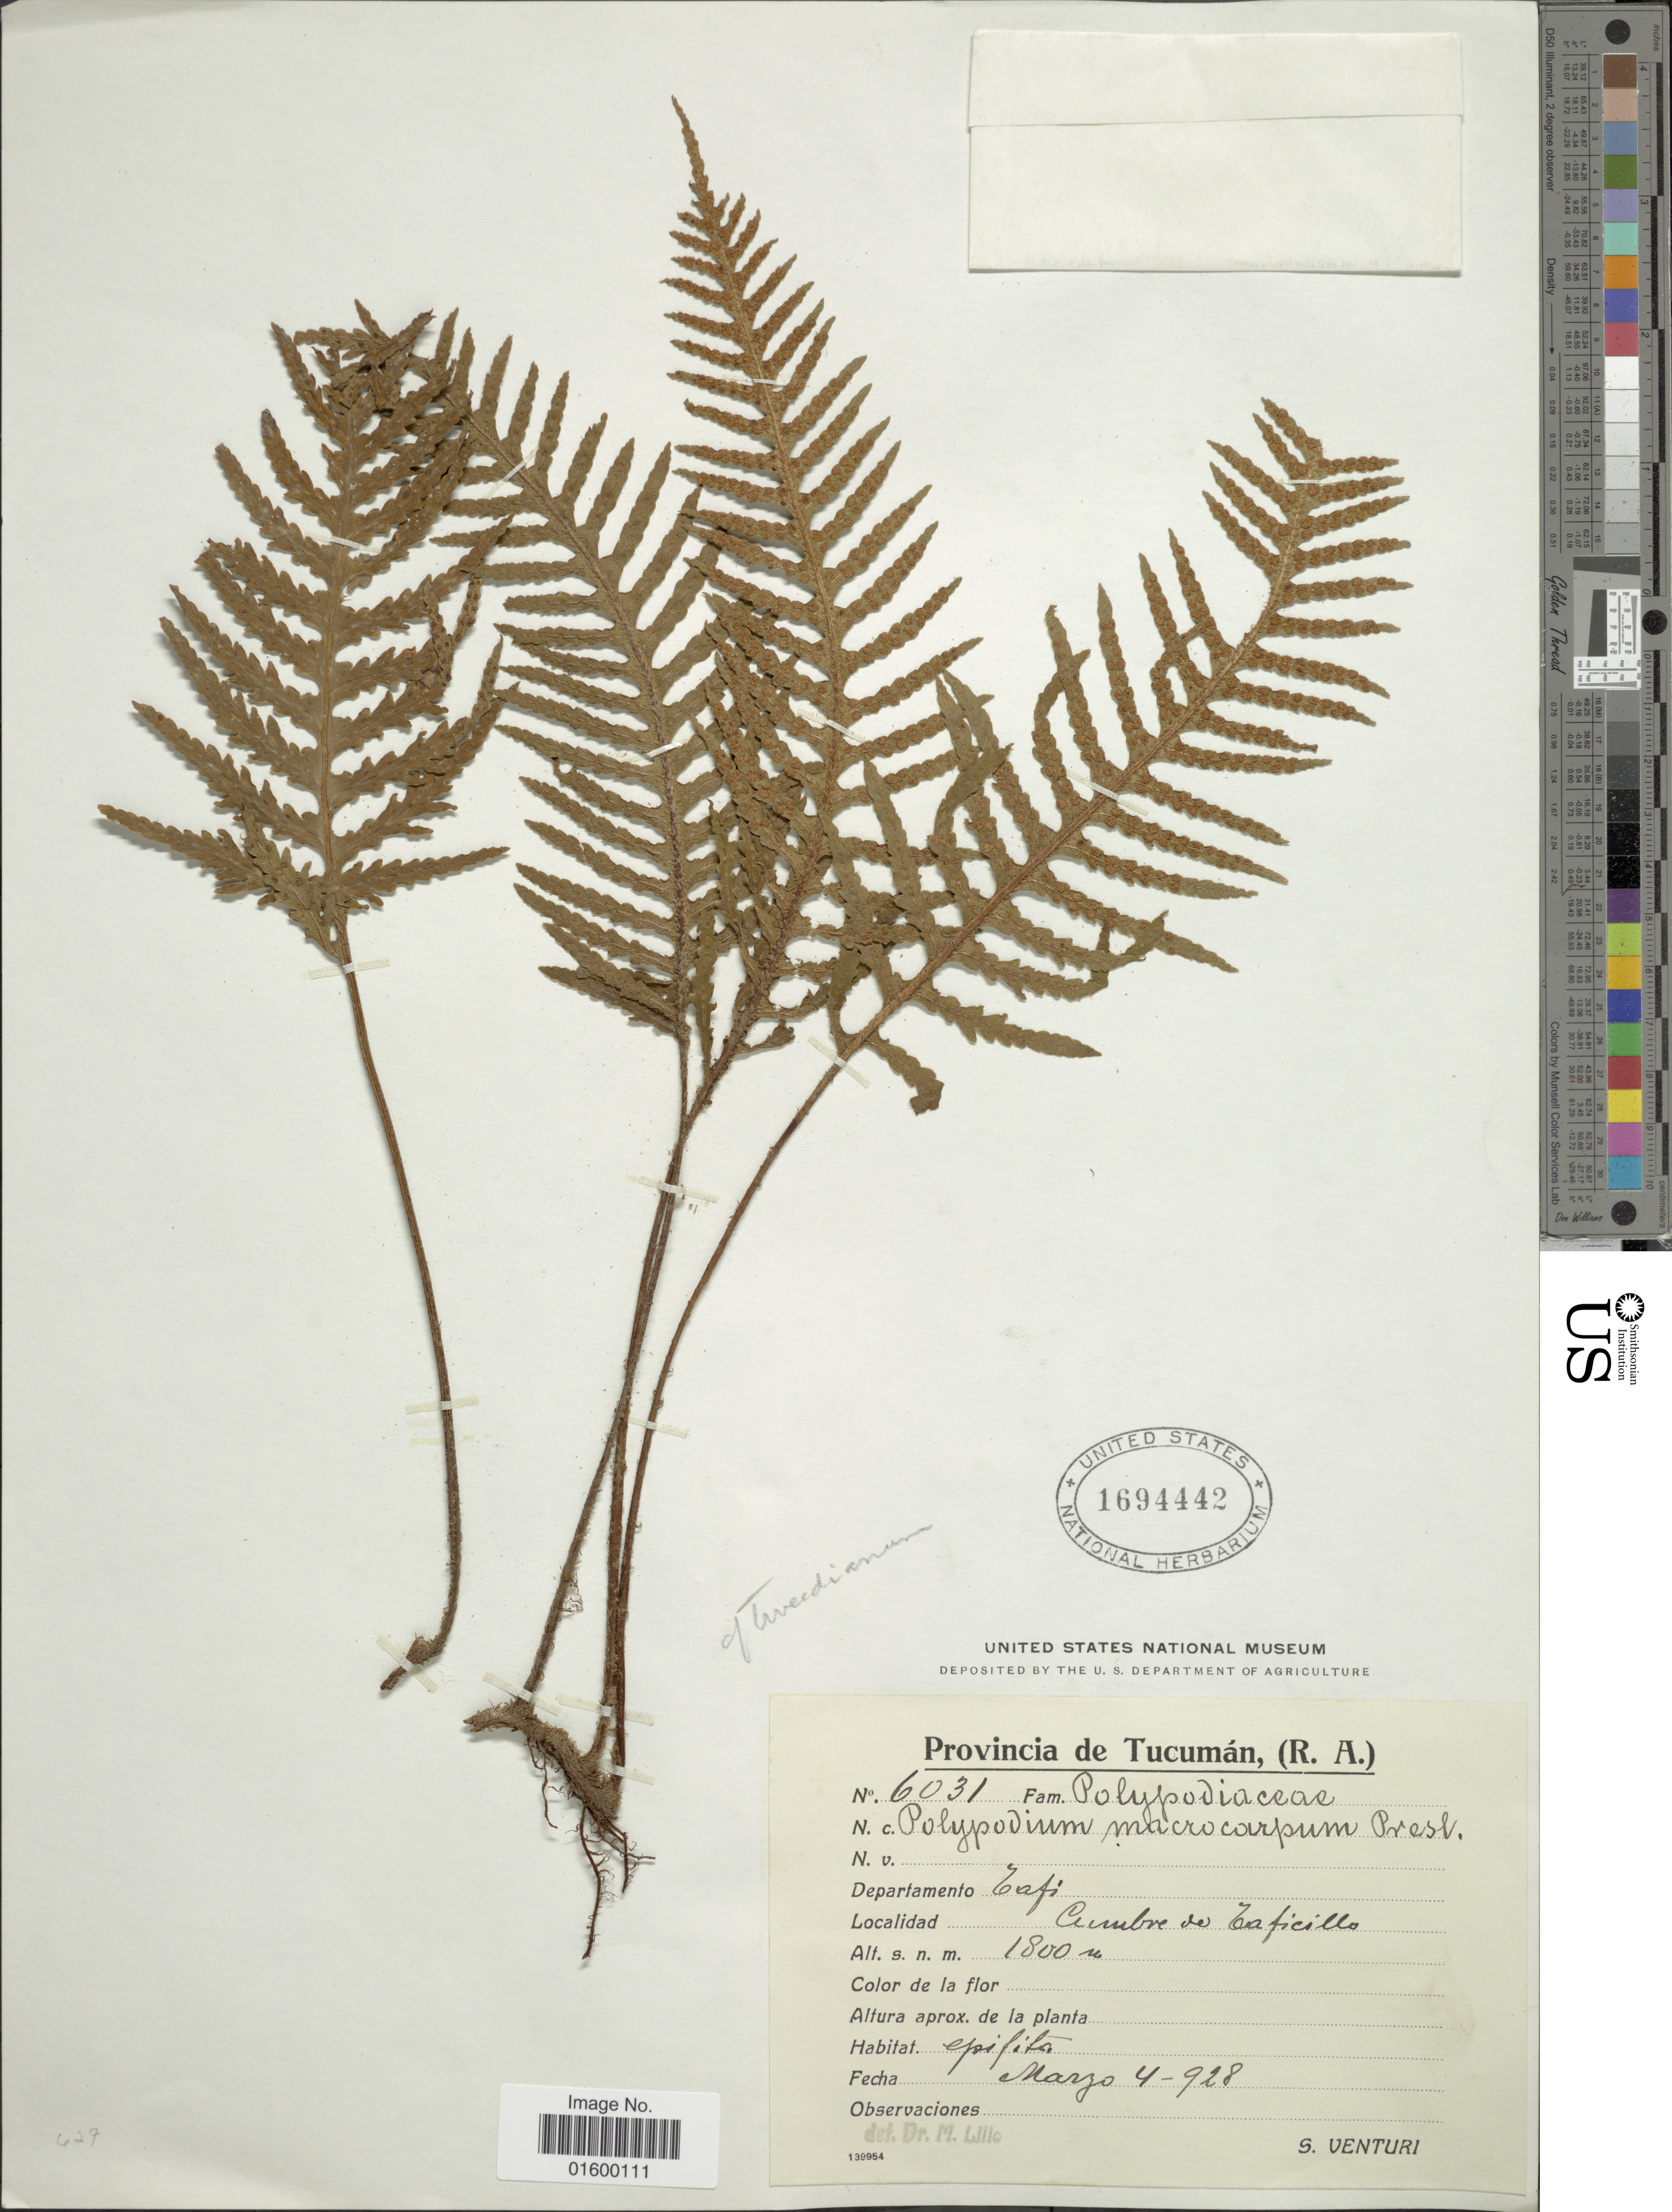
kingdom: Plantae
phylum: Tracheophyta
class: Polypodiopsida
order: Polypodiales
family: Polypodiaceae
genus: Pleopeltis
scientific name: Pleopeltis tweediana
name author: (Hook.) A.R. Sm.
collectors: S. Venturi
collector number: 6031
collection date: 1928-03-04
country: Argentina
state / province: Tucumán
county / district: Tafí Viejo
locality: Cumbre de Taficillo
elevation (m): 1800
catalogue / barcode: US 1694442